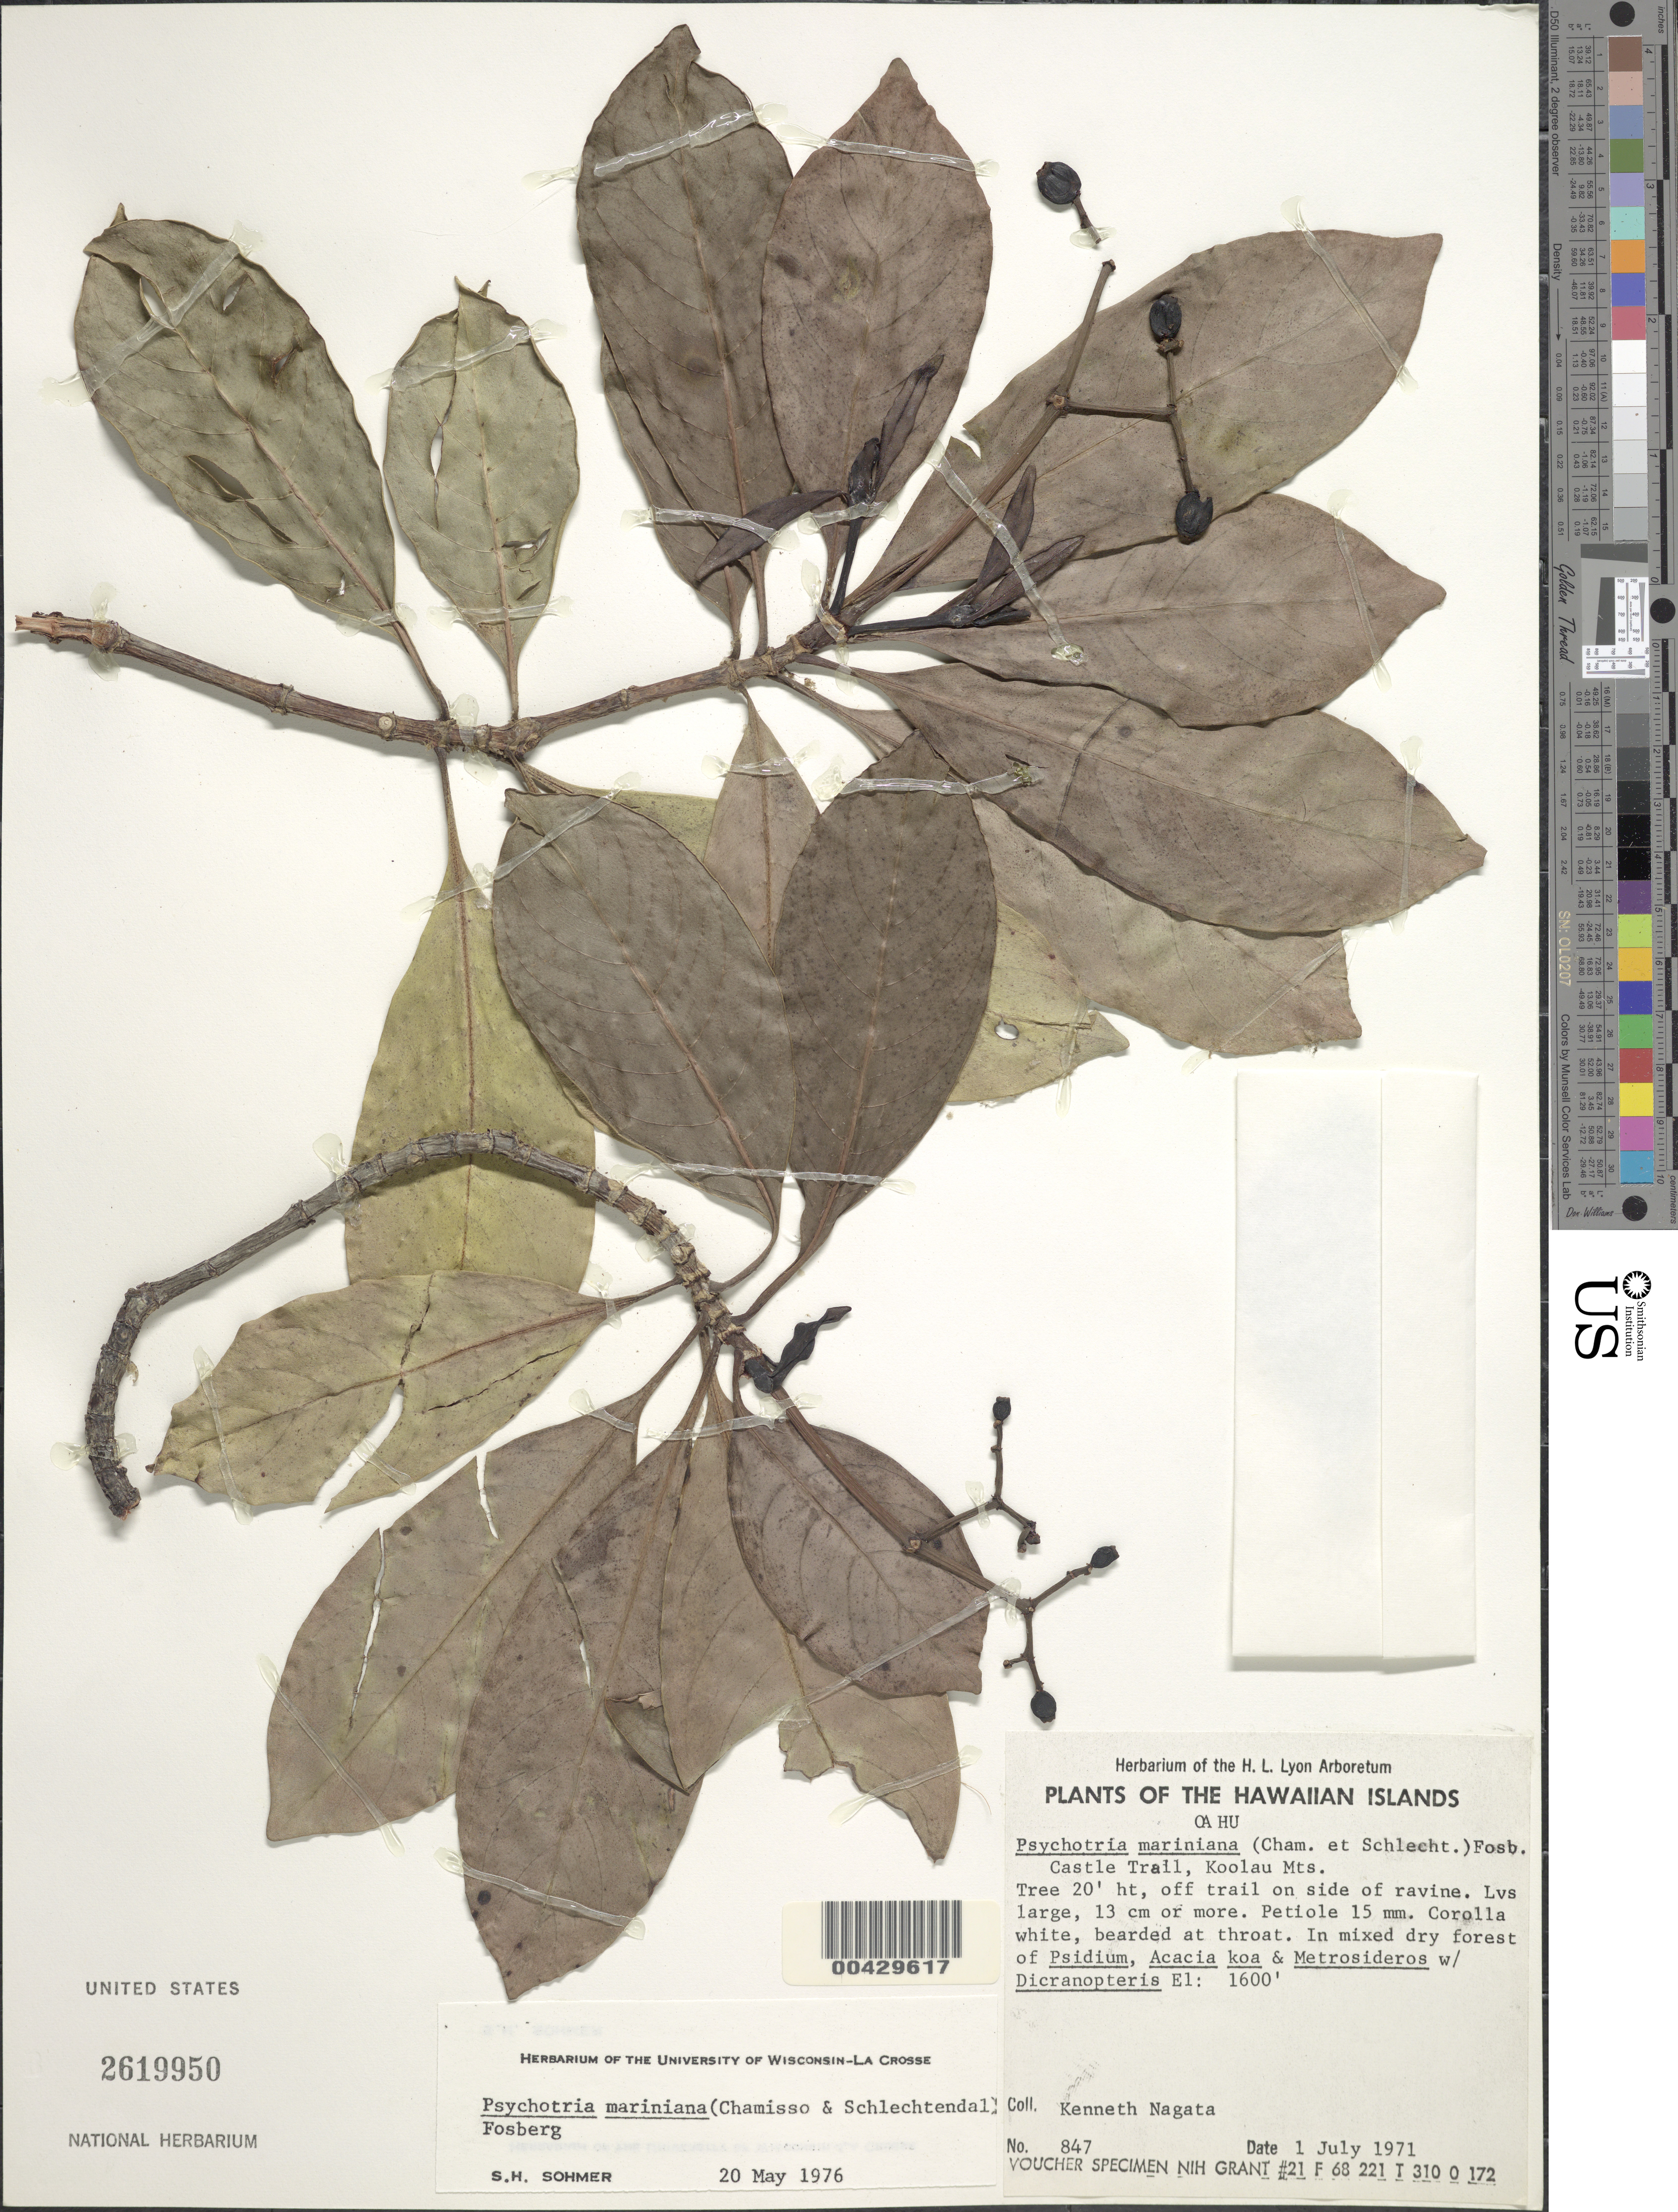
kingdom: Plantae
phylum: Tracheophyta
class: Magnoliopsida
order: Gentianales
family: Rubiaceae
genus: Psychotria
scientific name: Psychotria mariniana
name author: (Cham. & Schltdl.) Fosberg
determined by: Sohmer, S. H.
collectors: K. Nagata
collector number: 847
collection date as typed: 1 Jul 1971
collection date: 1971-07-01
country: United States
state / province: Hawaii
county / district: Honolulu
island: Oahu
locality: Castle Trail, Koolau Mts.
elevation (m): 488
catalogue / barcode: US 2619950